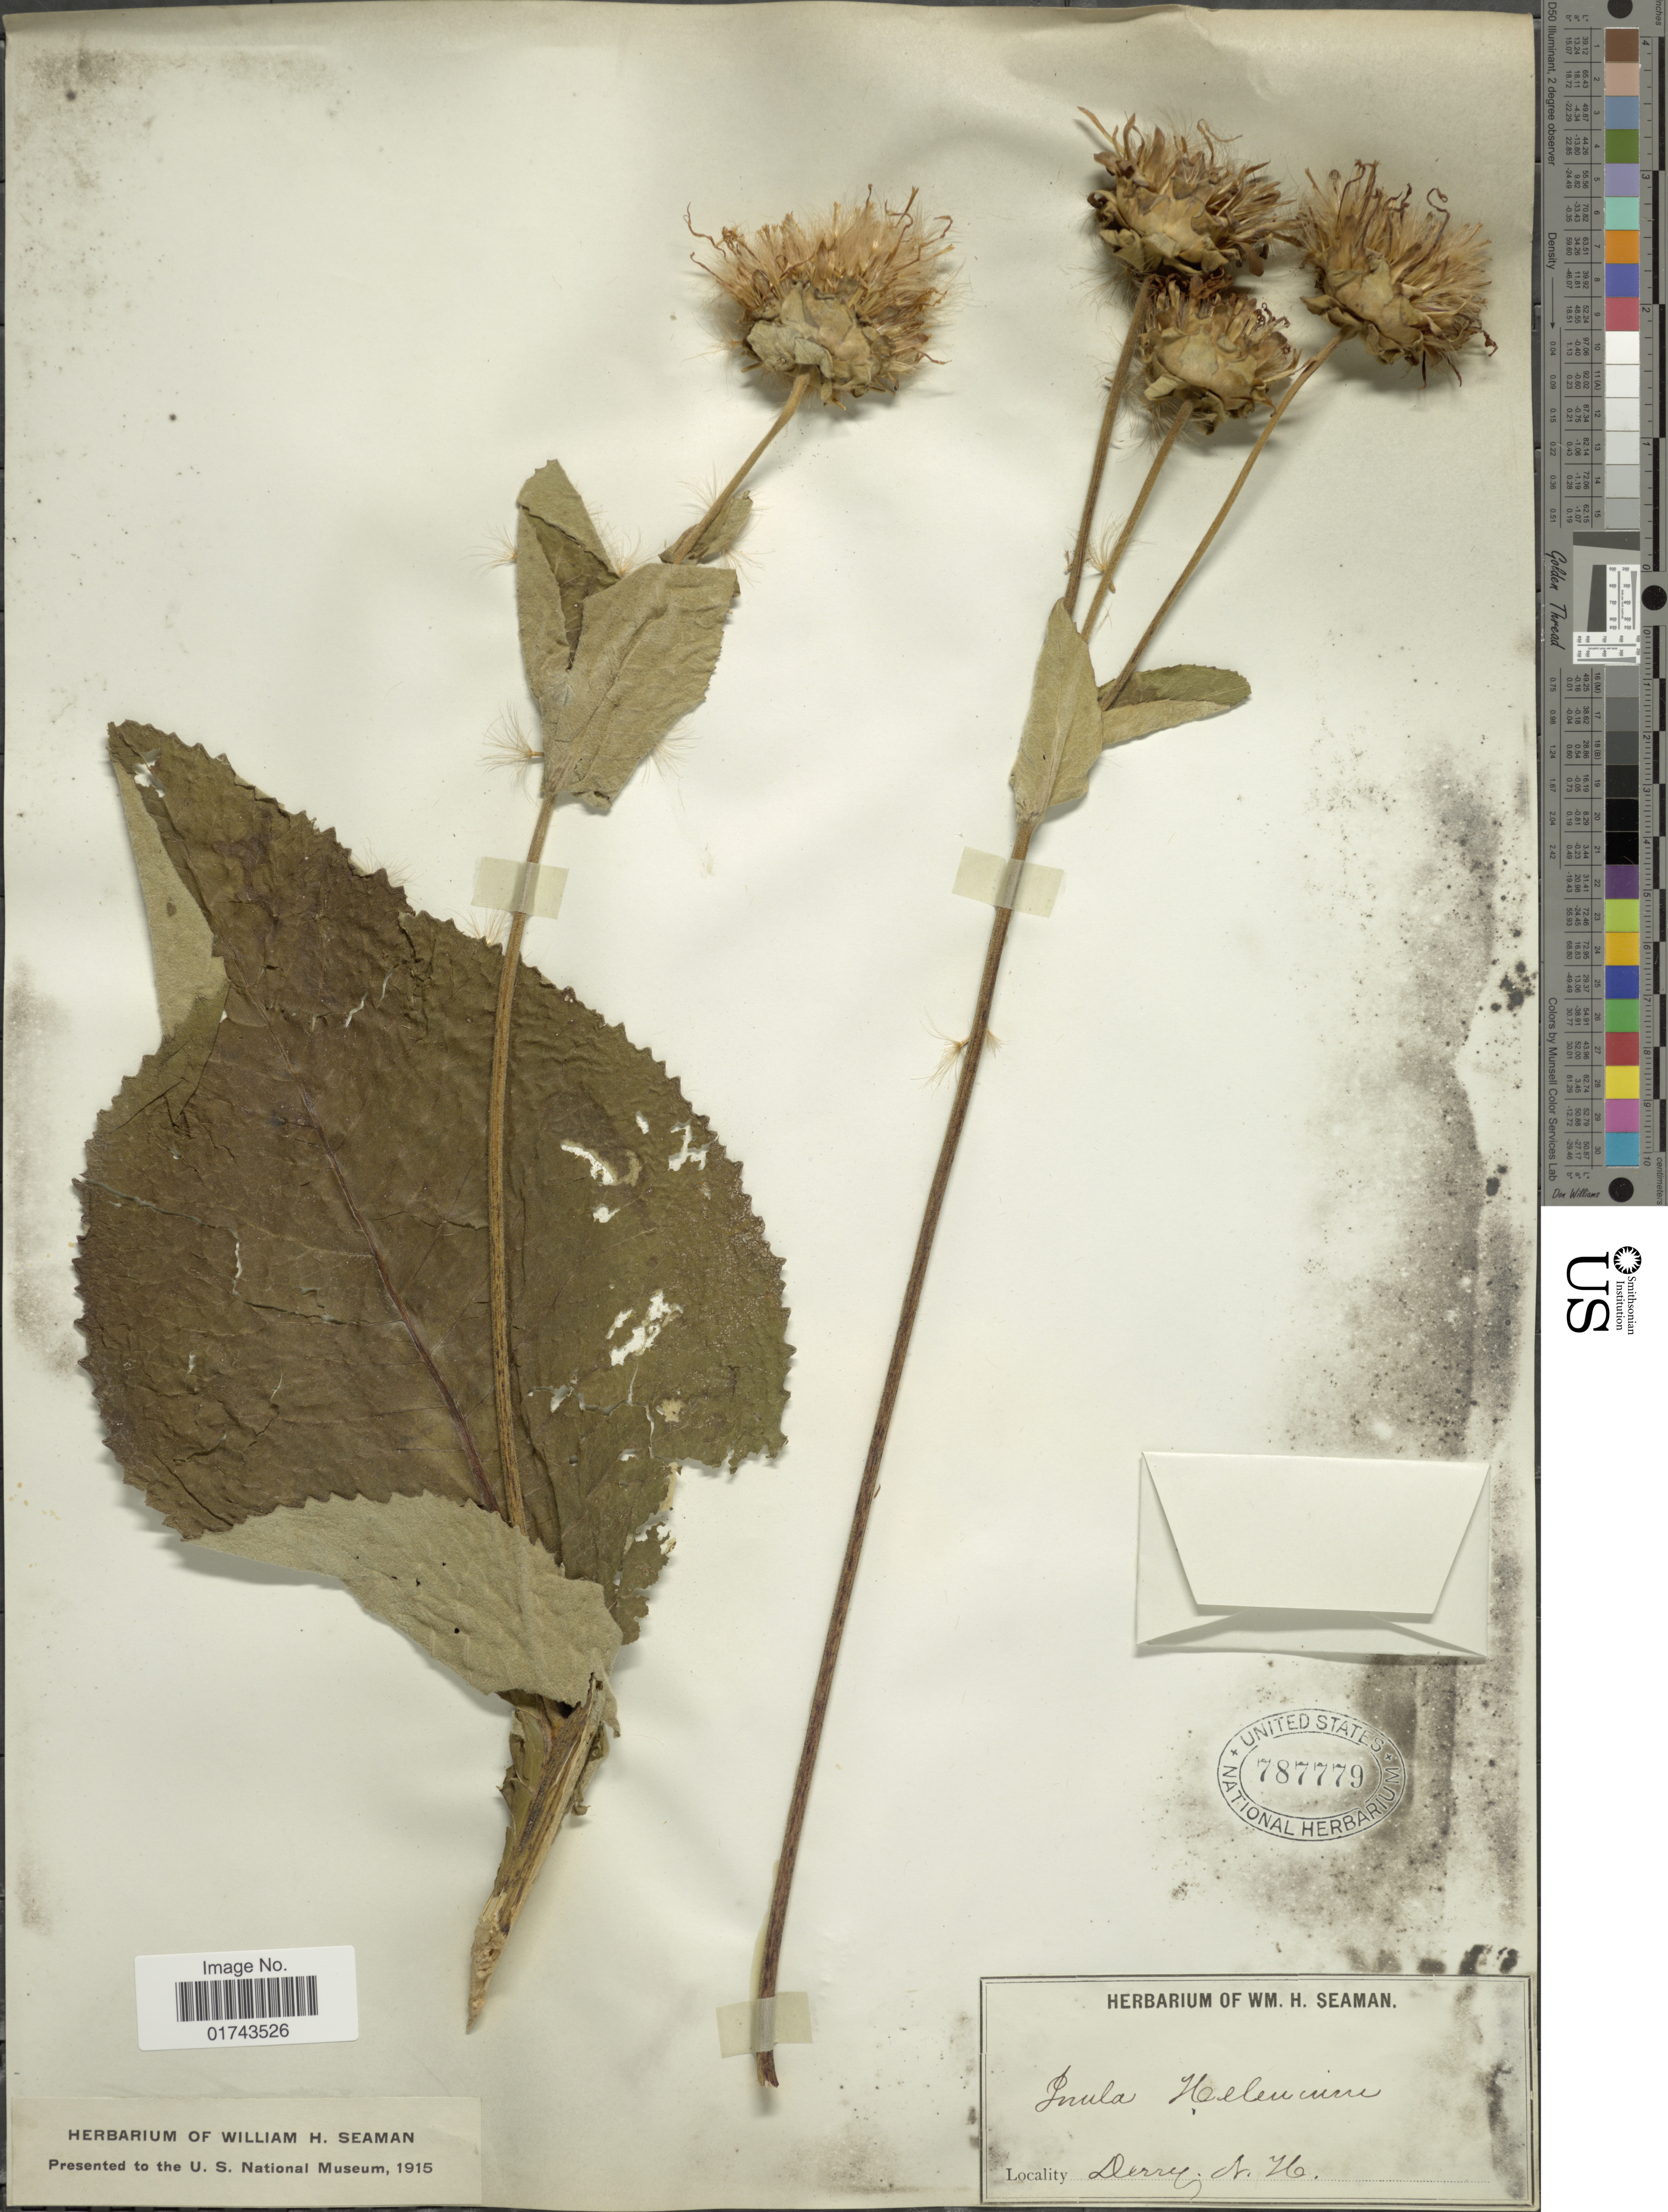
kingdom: Plantae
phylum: Tracheophyta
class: Magnoliopsida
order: Asterales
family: Asteraceae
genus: Inula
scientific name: Inula helenium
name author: L.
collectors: ex herb. Seaman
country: United States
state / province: New Hampshire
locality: Derry, N. H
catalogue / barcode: US 787779